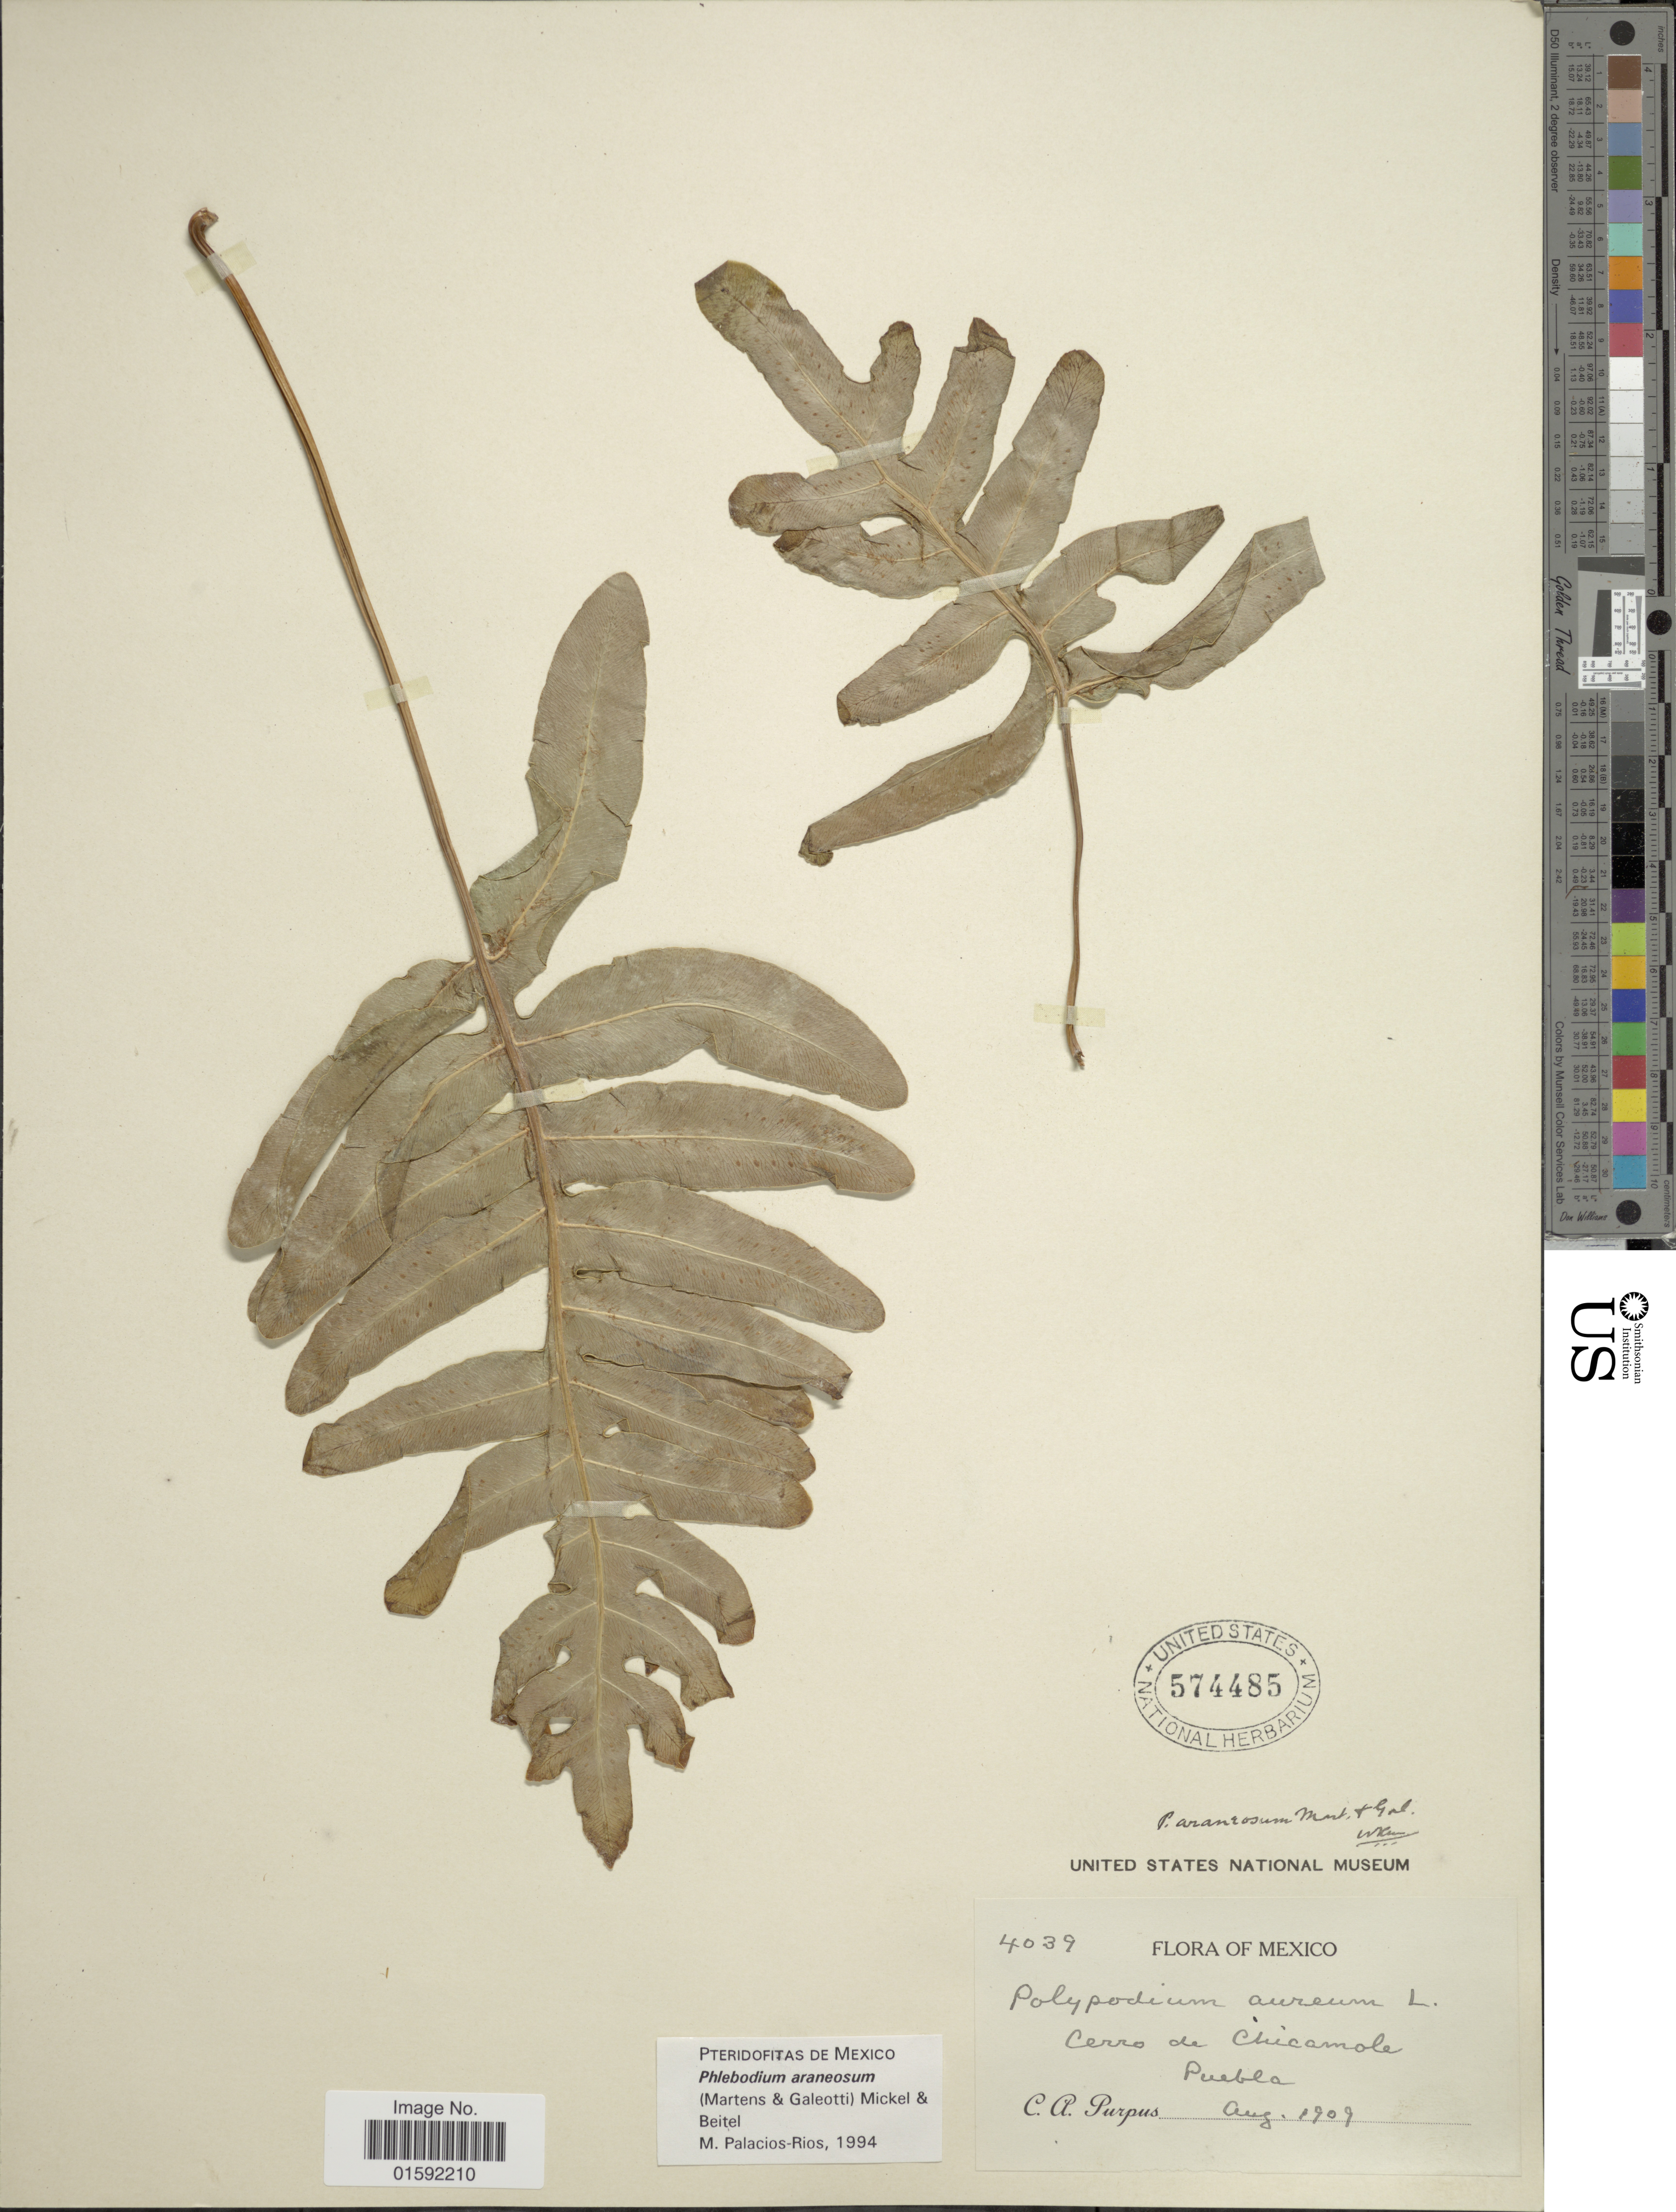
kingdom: Plantae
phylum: Tracheophyta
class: Polypodiopsida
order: Polypodiales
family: Polypodiaceae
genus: Phlebodium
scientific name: Phlebodium araneosum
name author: (M. Martens) Mickel & Beitel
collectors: C. A. Purpus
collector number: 4039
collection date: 1909-08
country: Mexico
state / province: Puebla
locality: Cerro de Chicamole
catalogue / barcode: US 574485